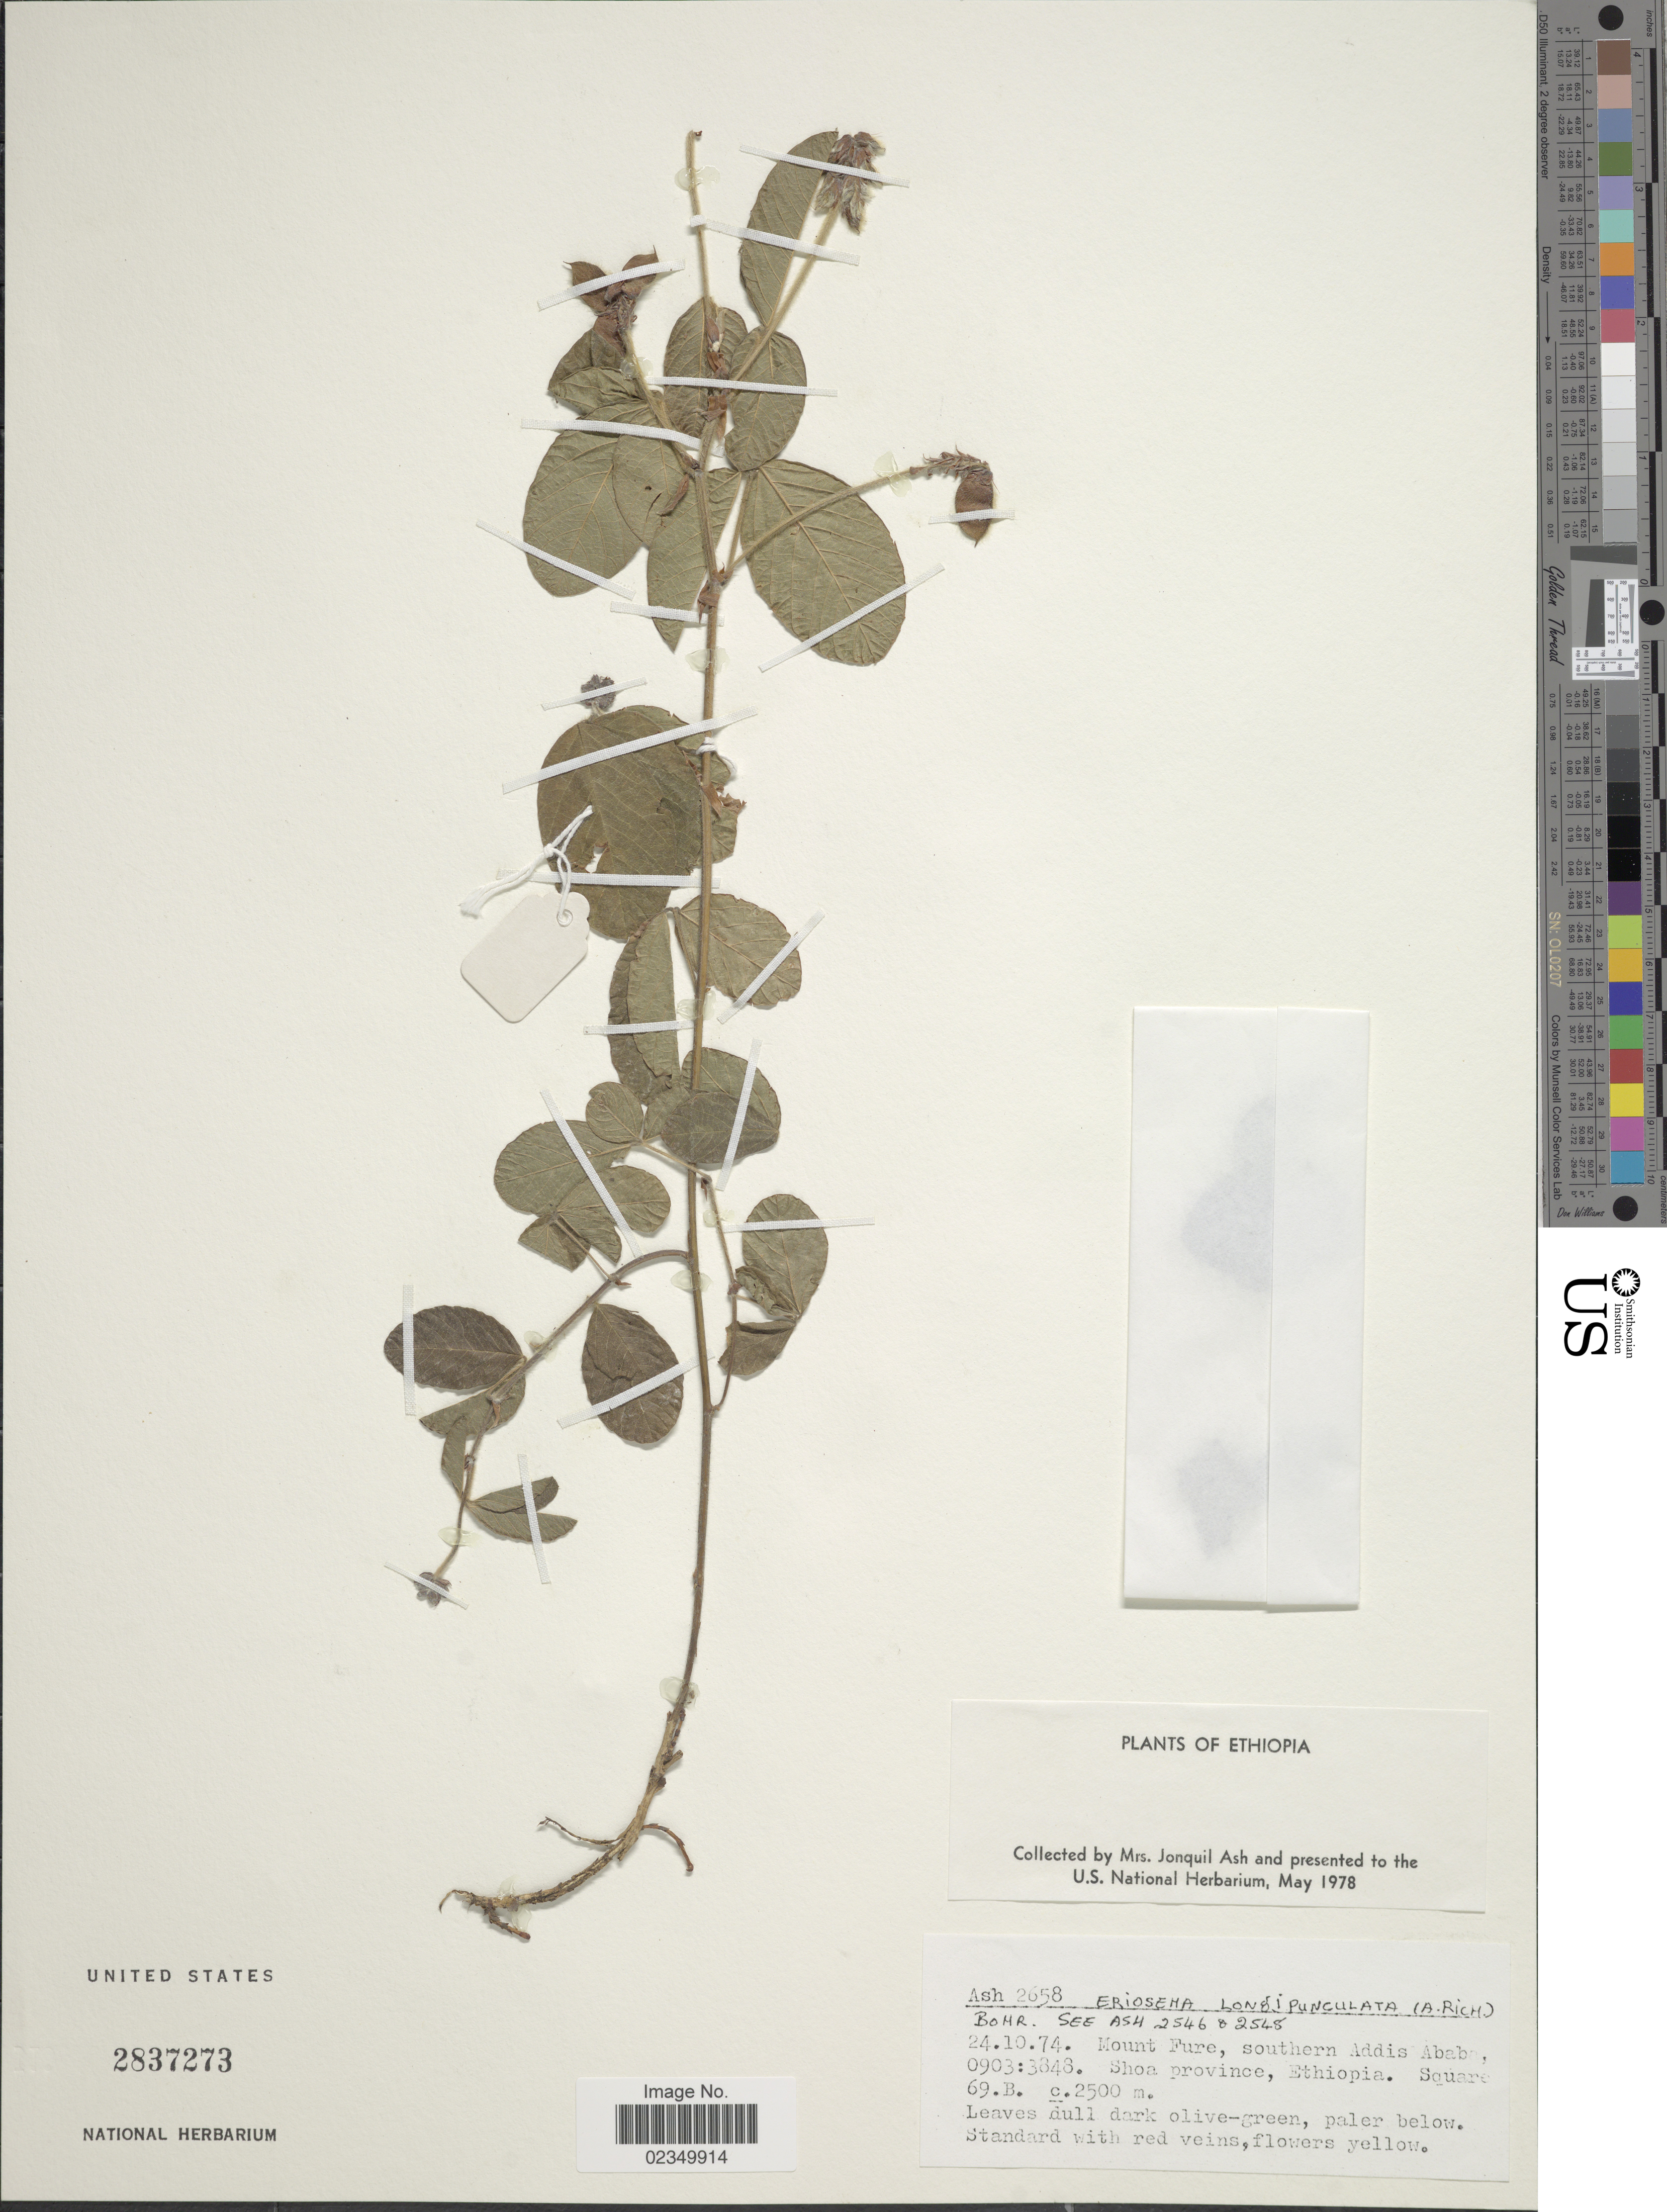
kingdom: Plantae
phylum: Tracheophyta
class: Magnoliopsida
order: Fabales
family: Fabaceae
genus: Eriosema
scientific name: Eriosema longipedunculatum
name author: (A. Rich.) Baker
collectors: J. Ash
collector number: Ash2658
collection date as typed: Transcribed d/m/y: 24/10/74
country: Ethiopia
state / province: Addis Ababa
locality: Mount Fure, southern Addis Ababa, 0903:3848. Shoa Province, Square 69B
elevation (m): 2500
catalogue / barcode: US 2837273